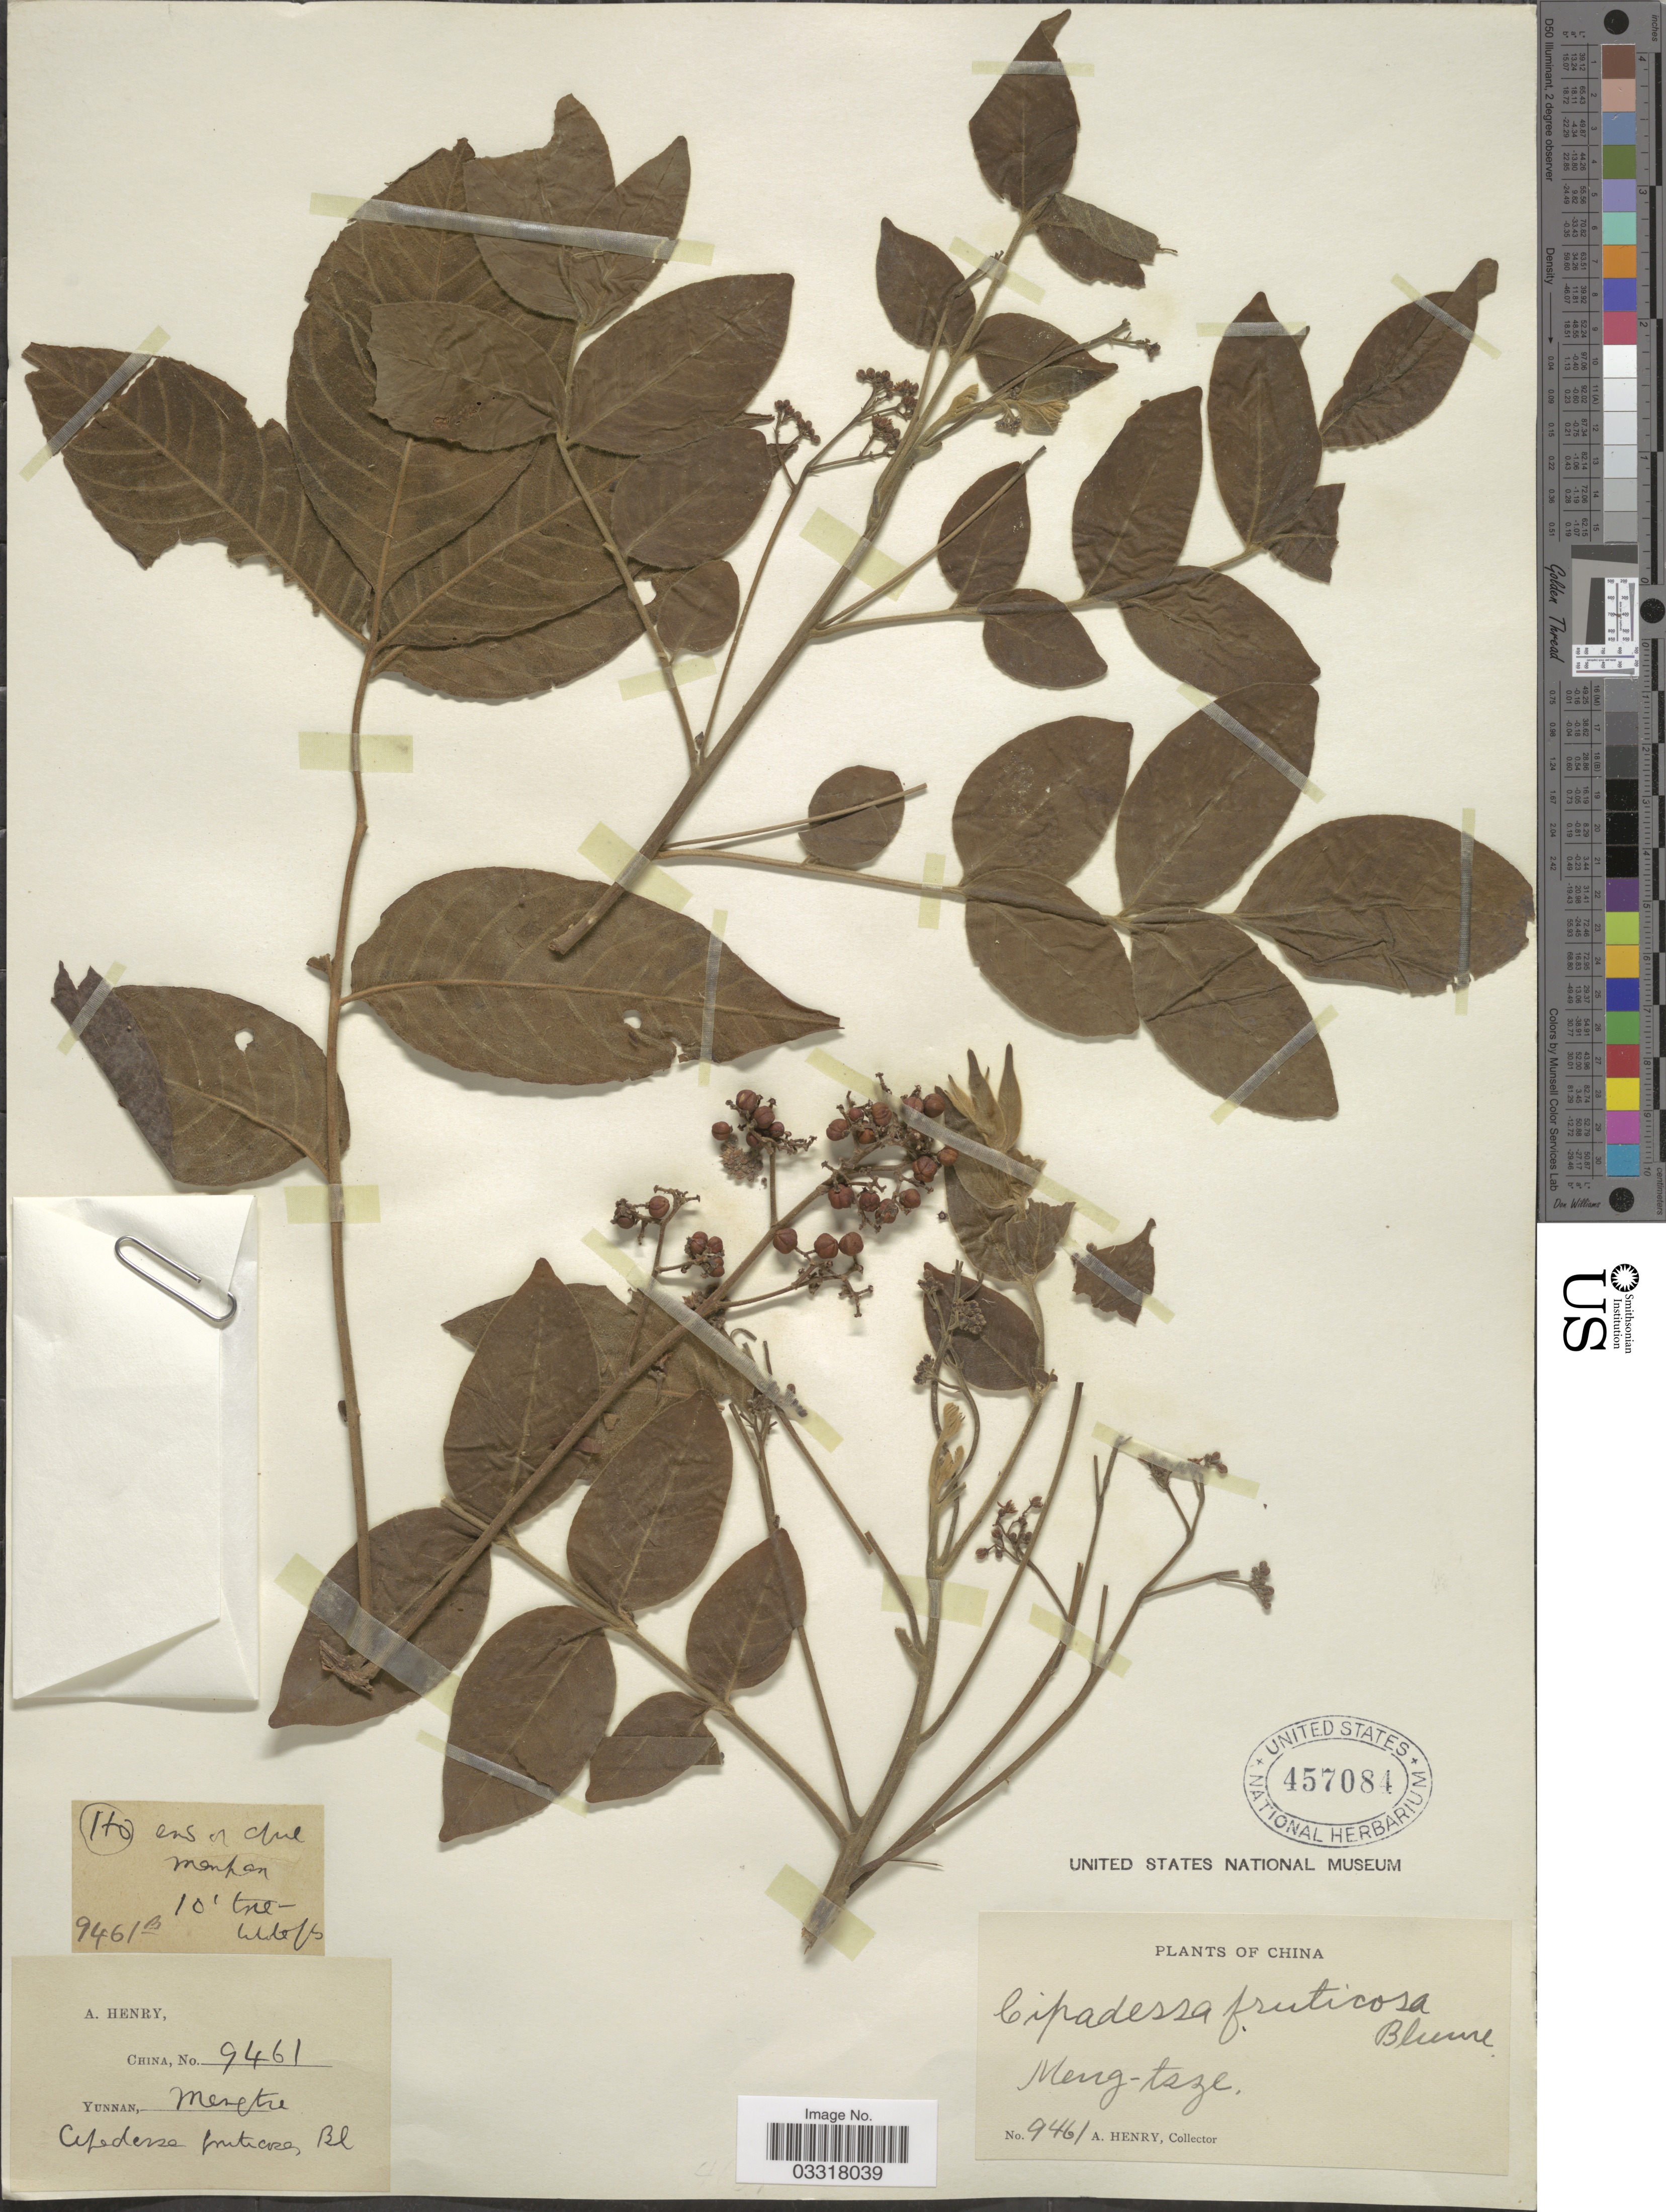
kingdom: Plantae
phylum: Tracheophyta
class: Magnoliopsida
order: Sapindales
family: Meliaceae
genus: Cipadessa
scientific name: Cipadessa baccifera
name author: Miq.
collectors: A. Henry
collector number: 9461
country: China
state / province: Yunnan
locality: Meng-tsze.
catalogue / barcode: US 457084